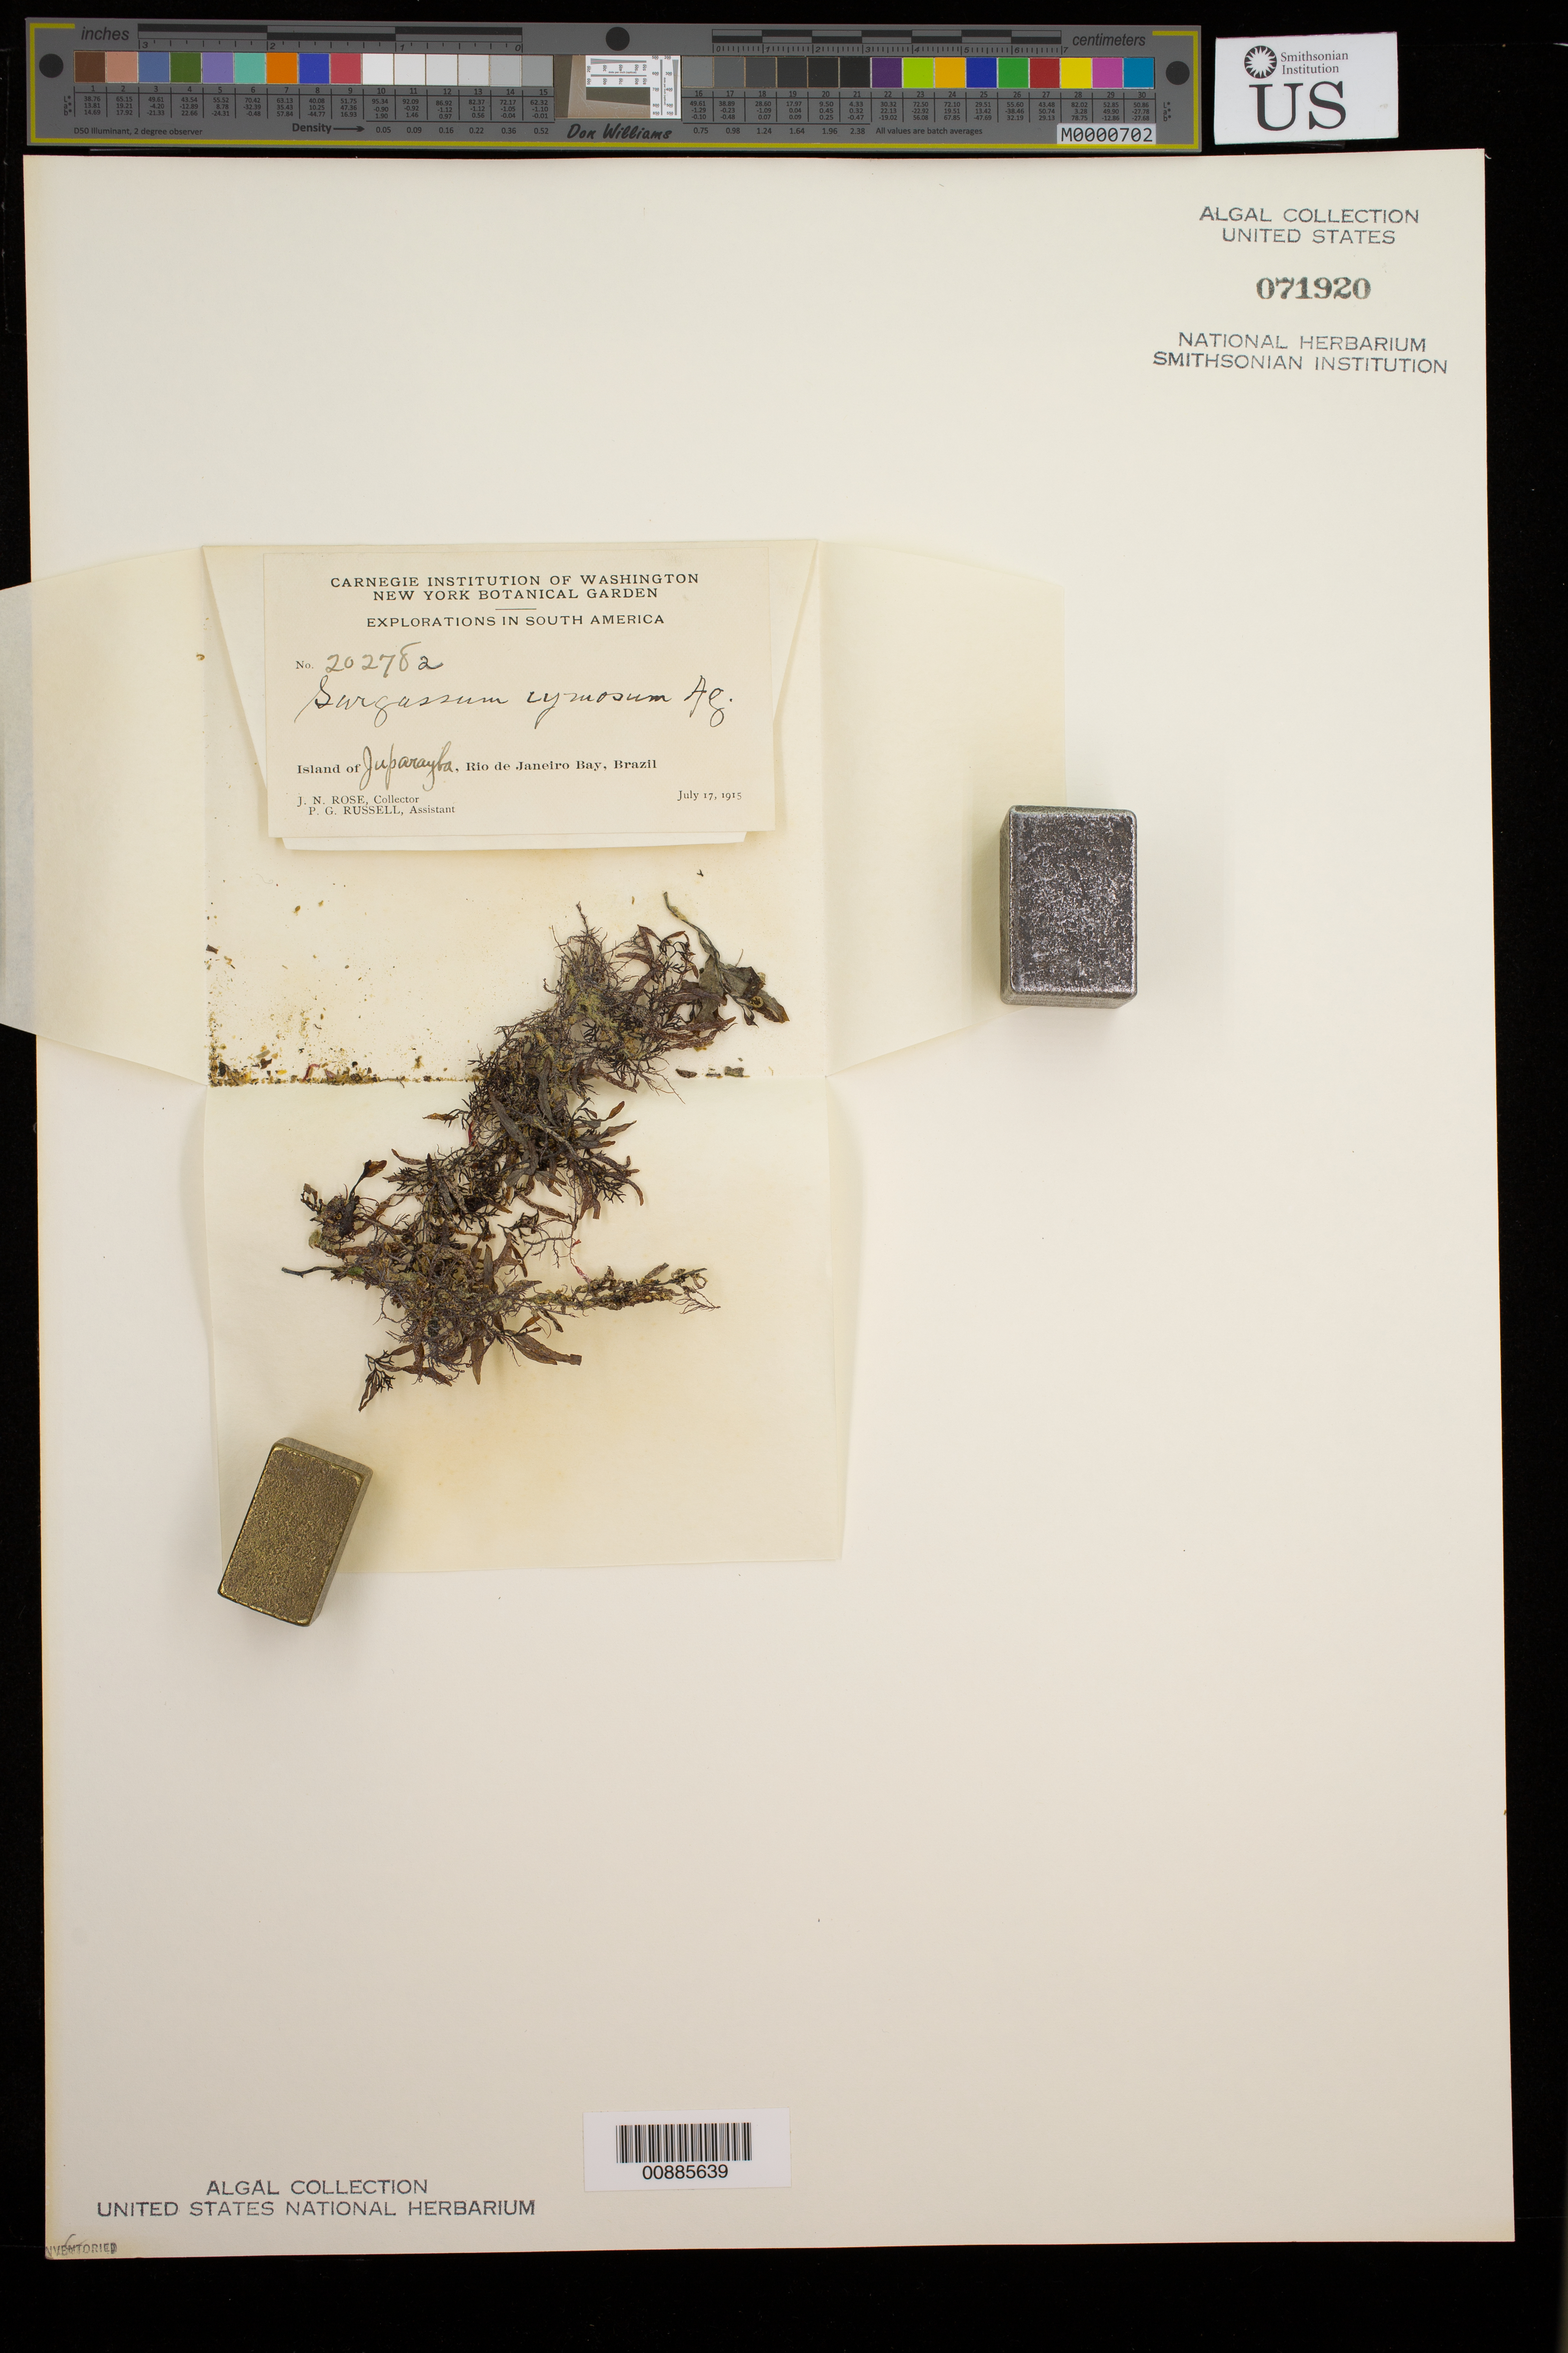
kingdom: Chromista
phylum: Ochrophyta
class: Phaeophyceae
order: Fucales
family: Sargassaceae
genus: Sargassum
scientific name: Sargassum cymosum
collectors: J. N. Rose & P. G. Russell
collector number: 20278a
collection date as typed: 17 Jul 1959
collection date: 1959-07-17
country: Brazil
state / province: Rio de Janeiro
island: Ilha Juparayba (Island of Juparayba)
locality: Guanabara Bay (Rio de Janeiro Bay)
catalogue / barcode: US 71920